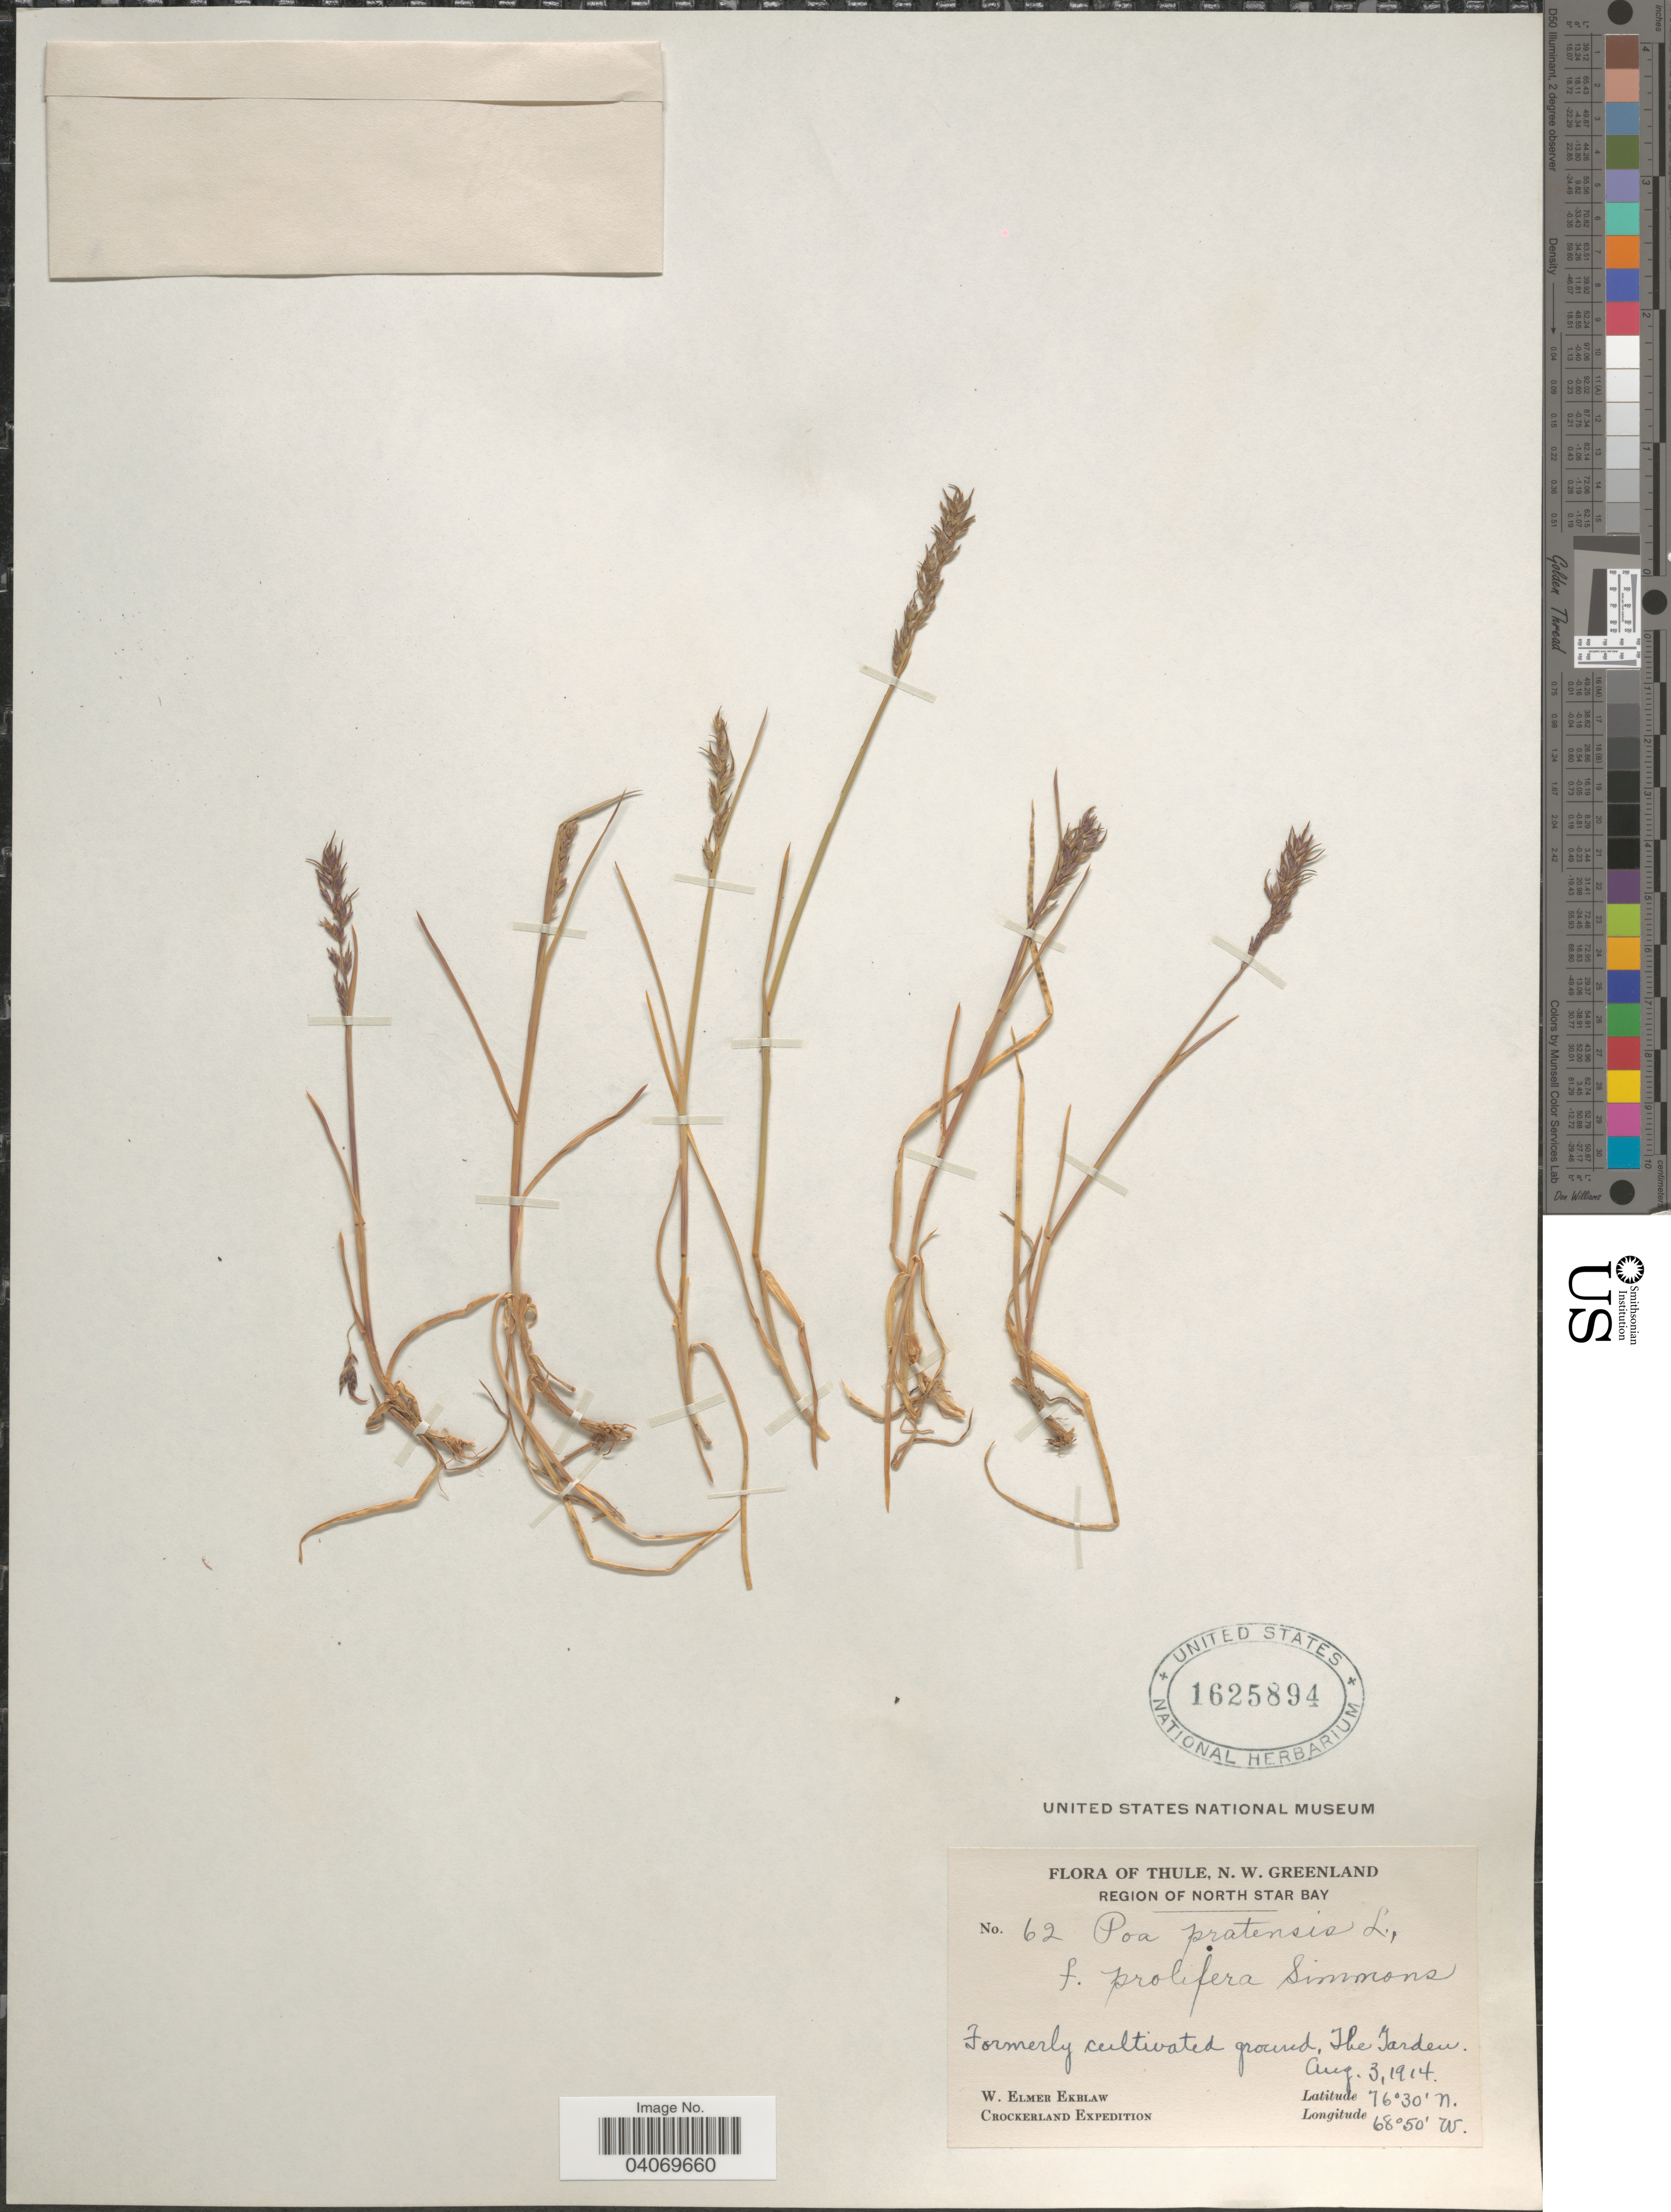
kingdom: Plantae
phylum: Tracheophyta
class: Liliopsida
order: Poales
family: Poaceae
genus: Poa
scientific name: Poa sp.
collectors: W. Ekblaw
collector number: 62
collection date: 1914-08-03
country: Greenland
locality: Thule, N. W. Greenland. Region of North Star Bay. The Garden. Crockerland Expedition.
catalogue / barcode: US 1625894